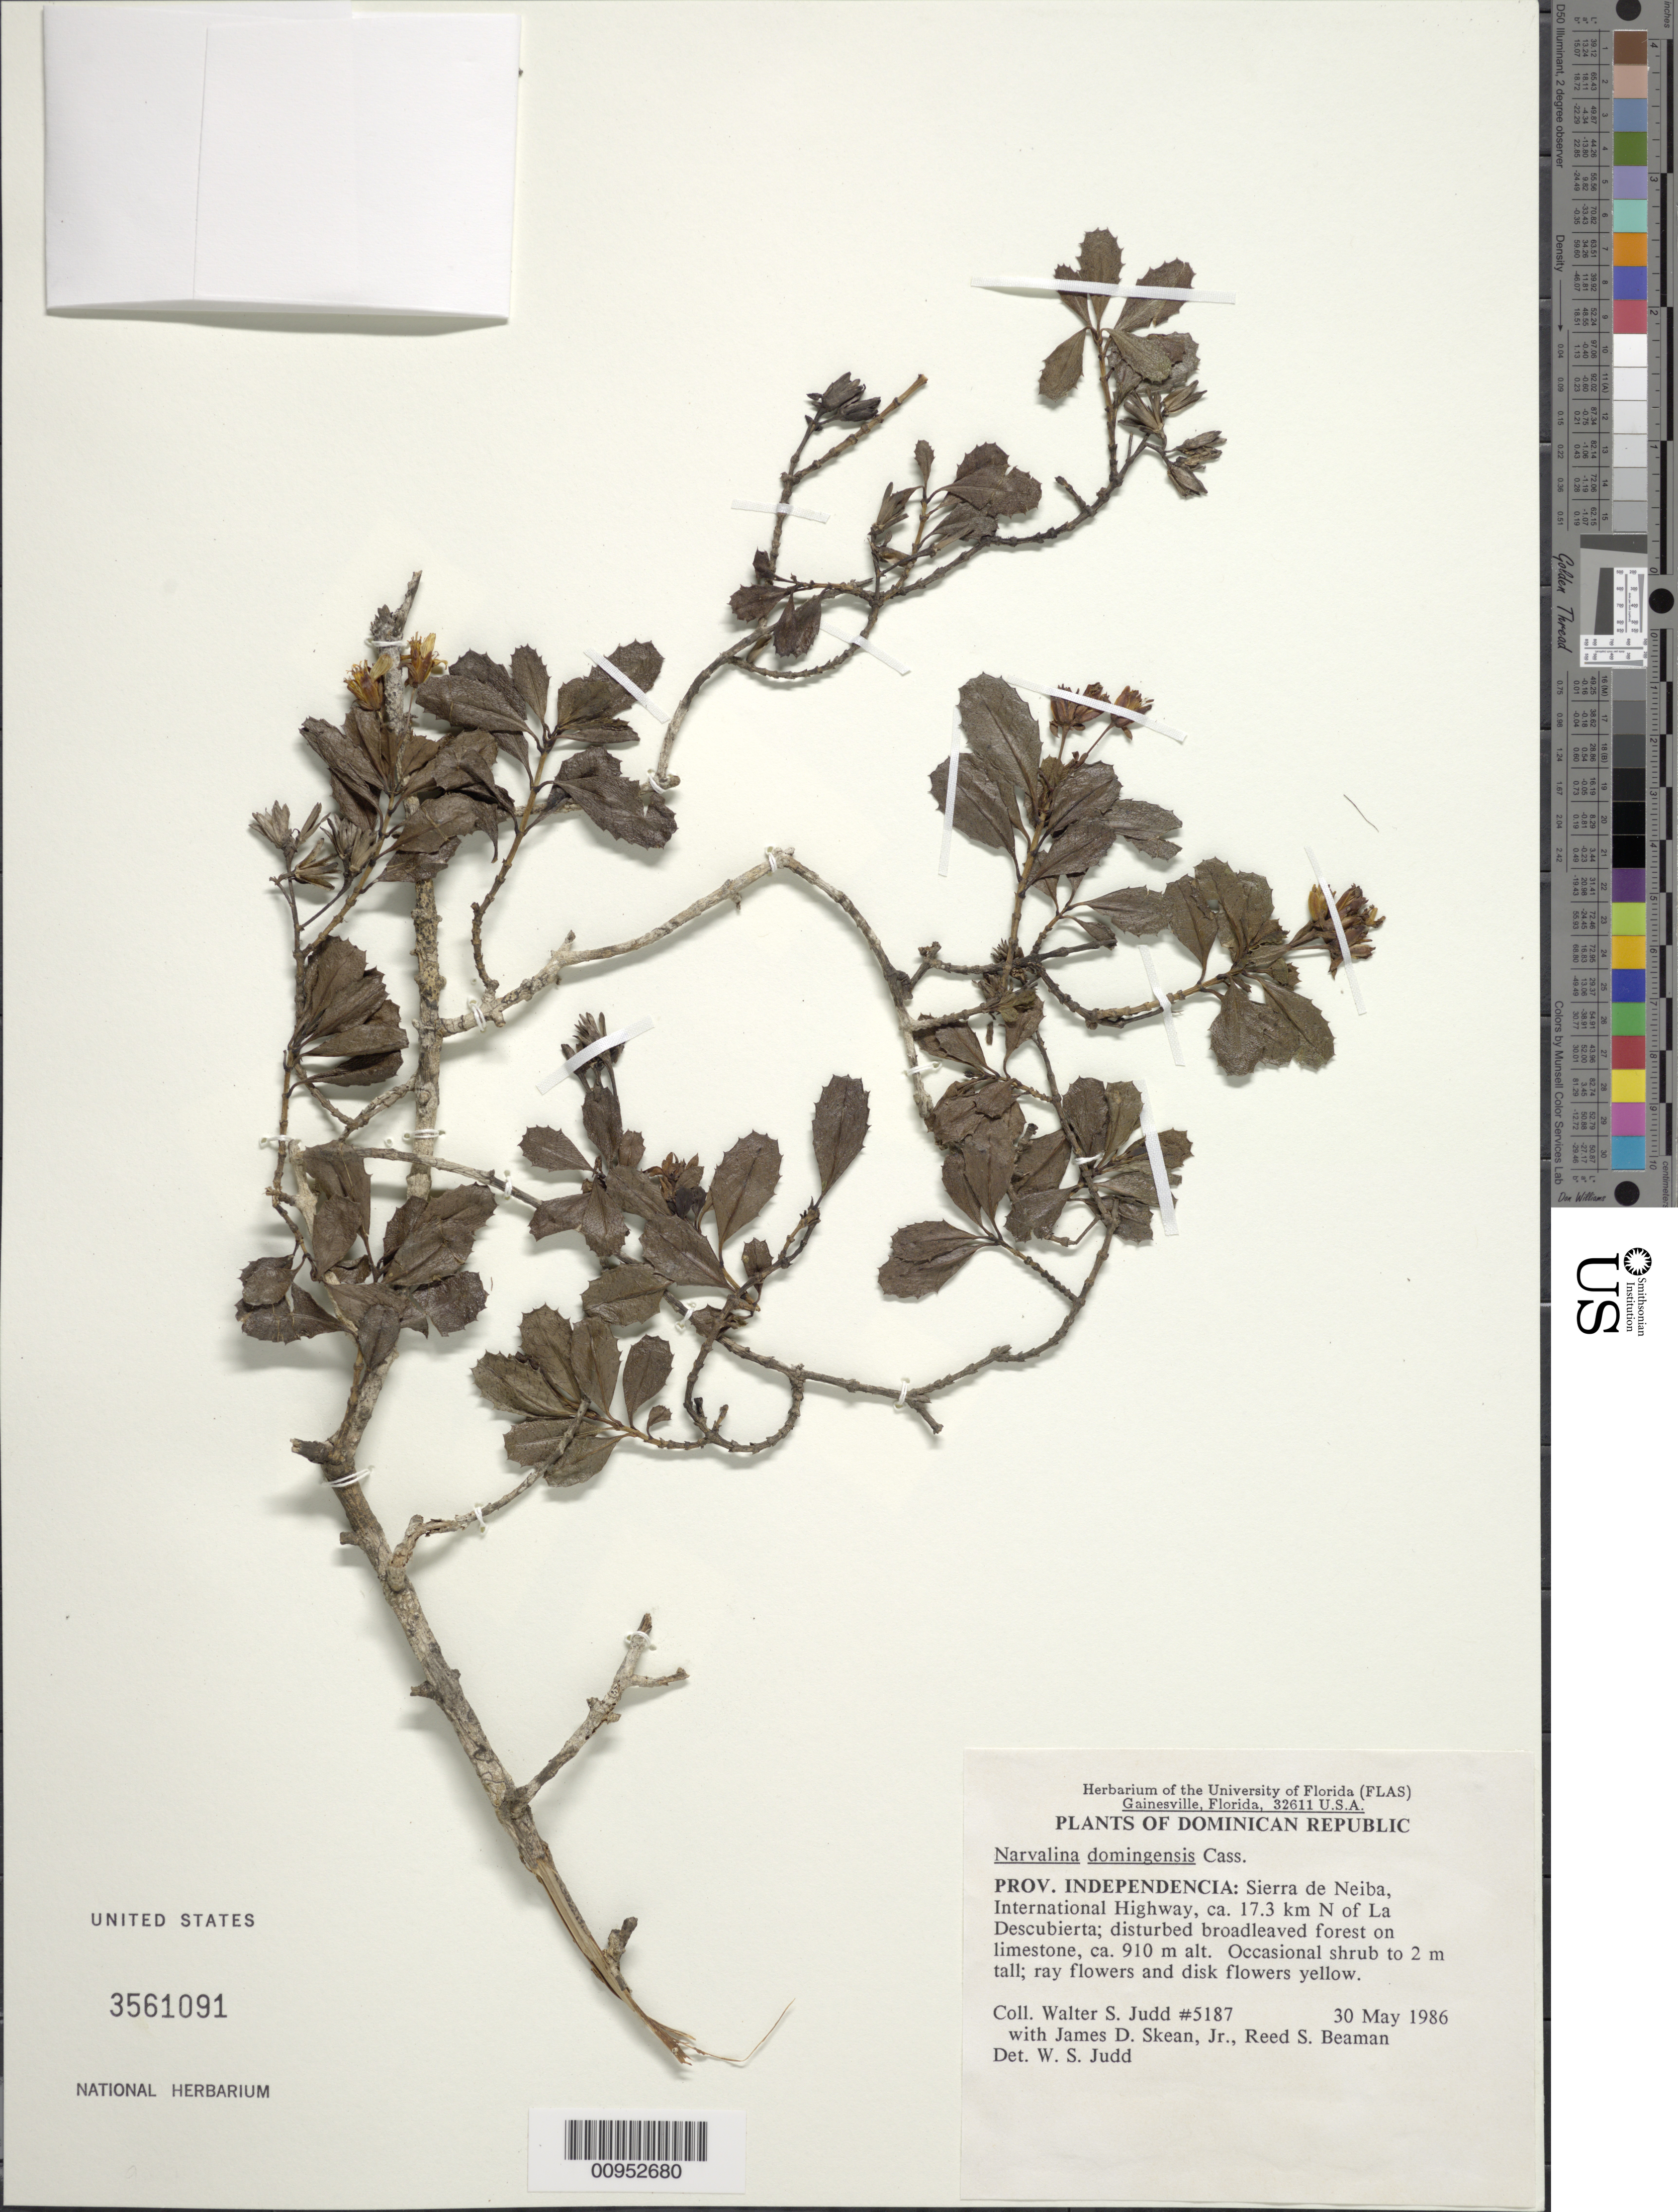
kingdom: Plantae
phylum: Tracheophyta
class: Magnoliopsida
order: Asterales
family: Asteraceae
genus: Narvalina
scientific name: Narvalina domingensis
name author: (Cass.) Less.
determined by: Judd, Walter S.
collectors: W. S. Judd, J. D. Skean & R. S. Beaman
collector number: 5187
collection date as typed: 30 May 1986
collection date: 1986-05-30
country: Dominican Republic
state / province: Independencia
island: Hispaniola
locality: Sierra de Neiba, International Highway, ca. 17.3 km N of La Descubierta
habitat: Disturbed broadleaved forest on limestone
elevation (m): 910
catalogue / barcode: US 3561091